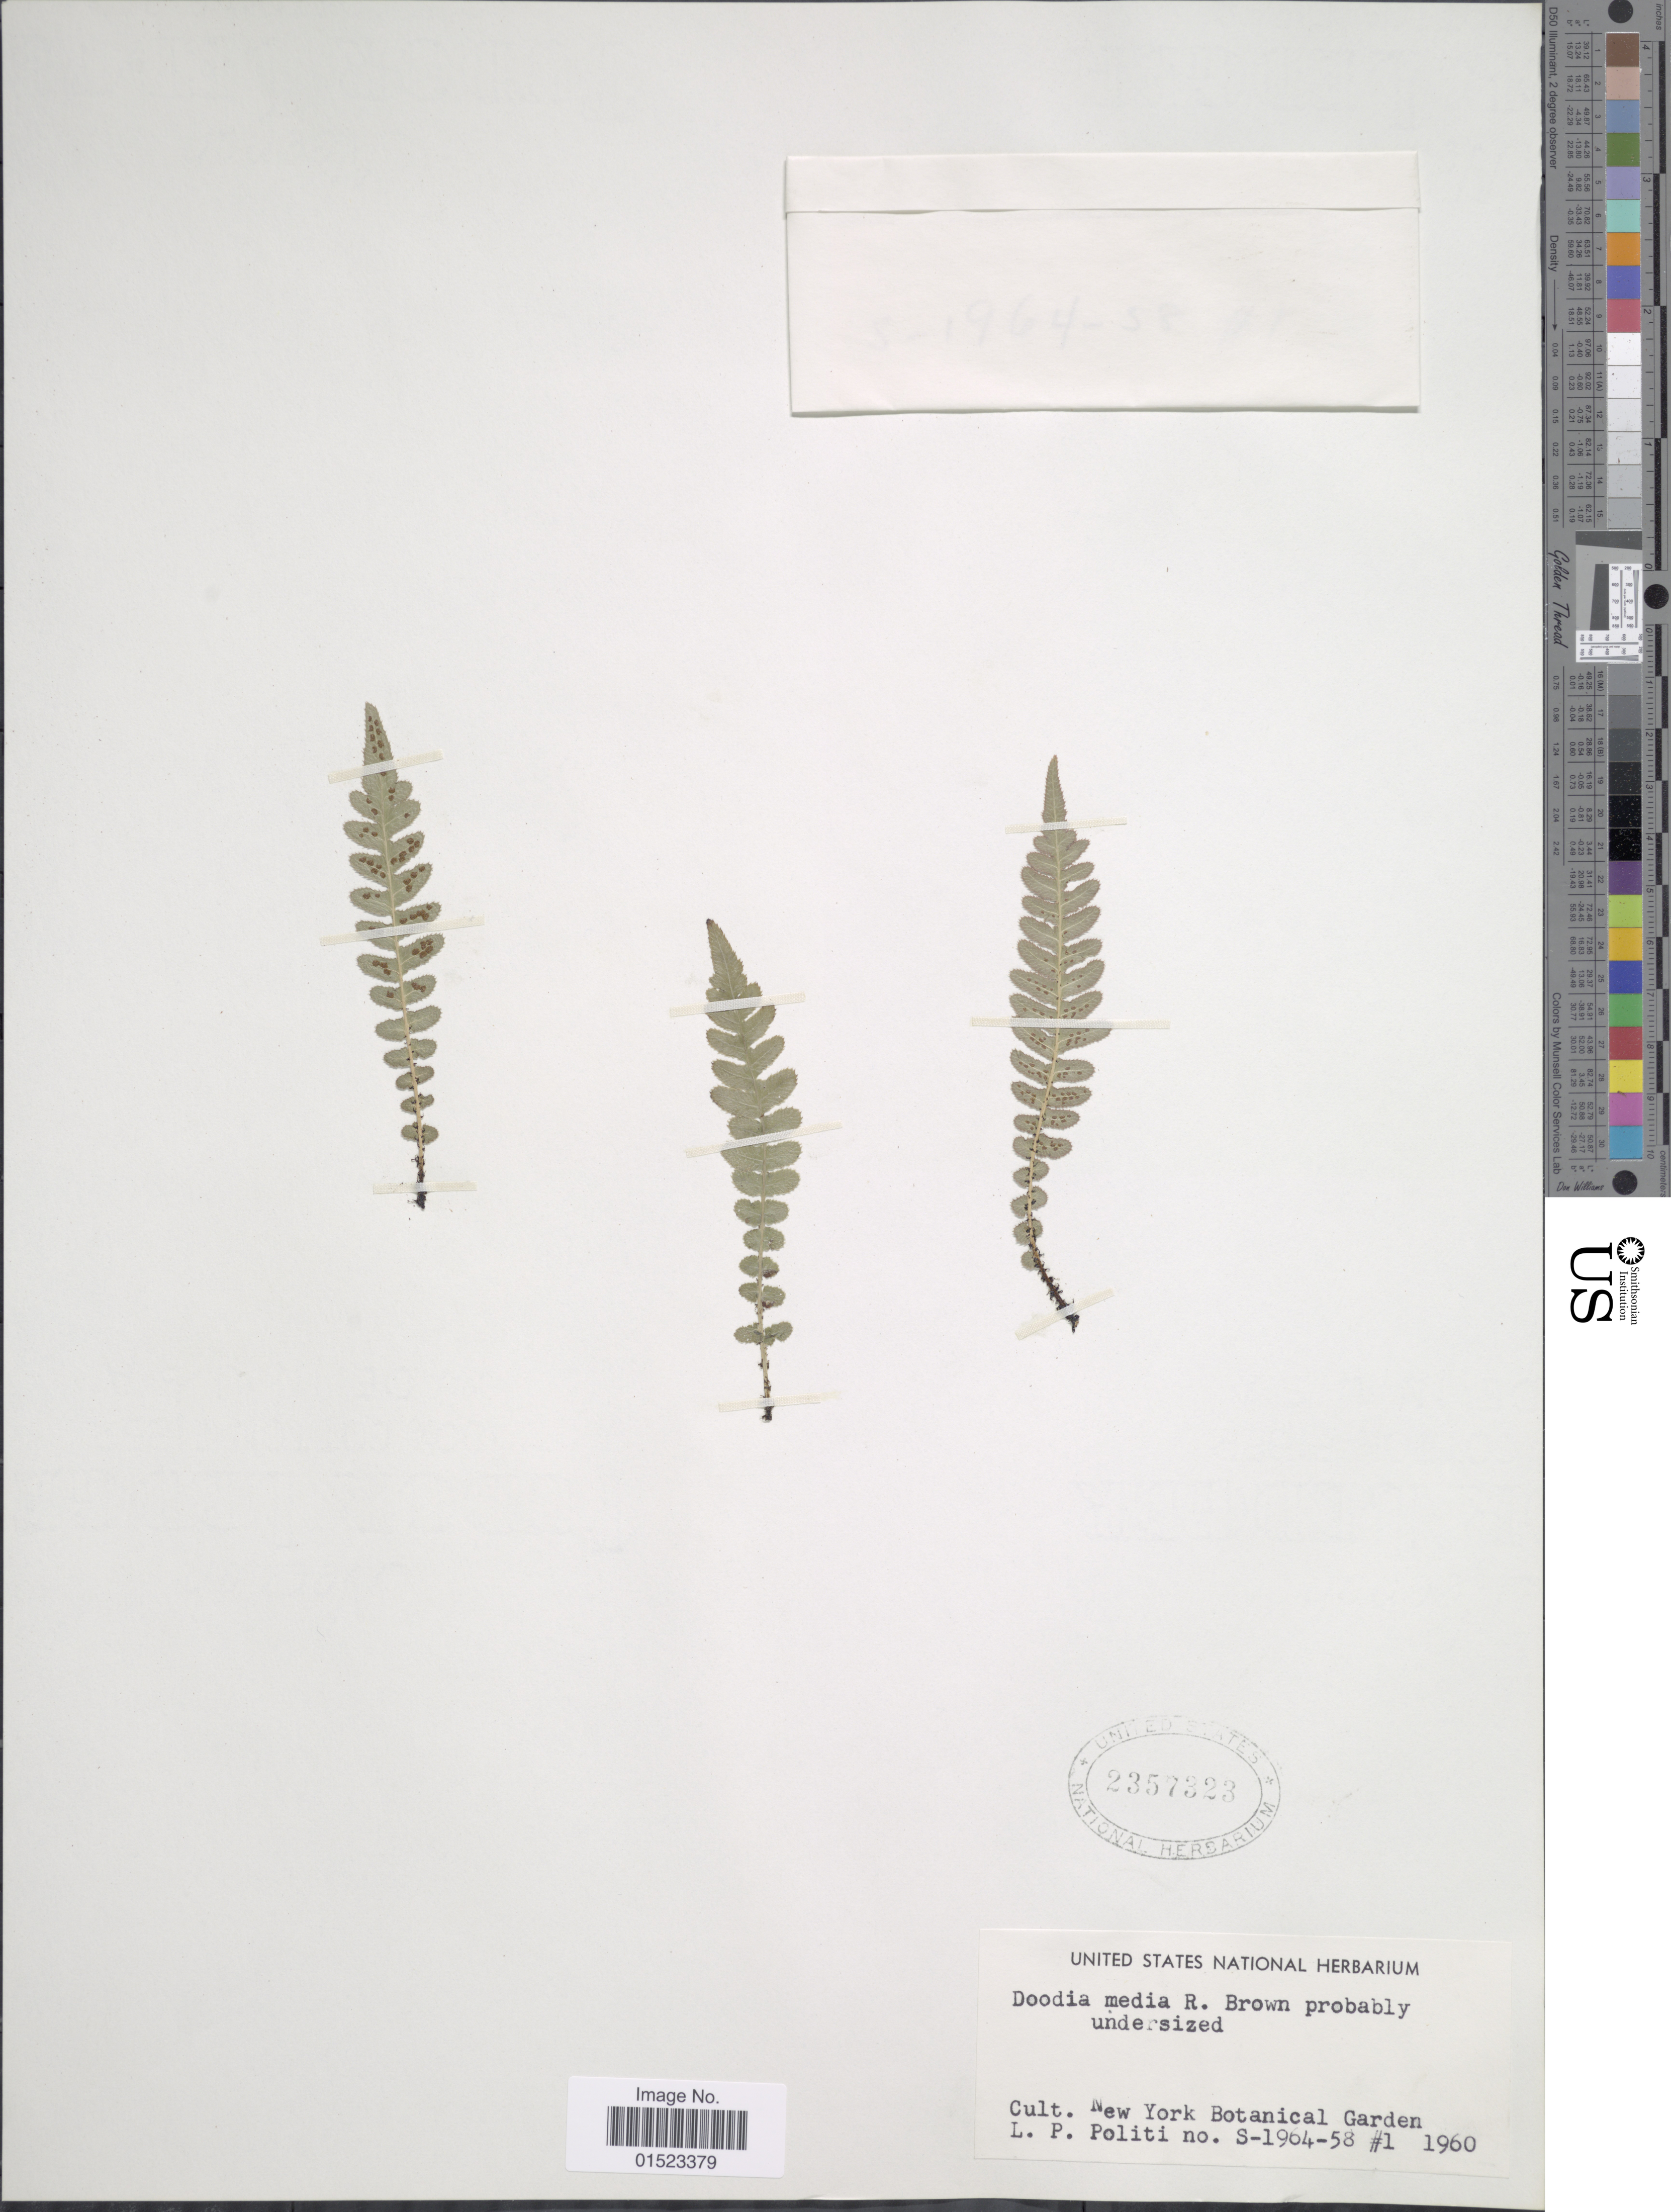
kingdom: Plantae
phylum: Tracheophyta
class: Polypodiopsida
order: Polypodiales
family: Blechnaceae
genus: Blechnum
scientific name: Blechnum medium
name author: (R. Br.) Christenh.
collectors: L. Politi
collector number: S-1964-58/1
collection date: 1960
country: United States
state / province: New York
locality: The New York Botanical Garden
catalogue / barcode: US 2357323